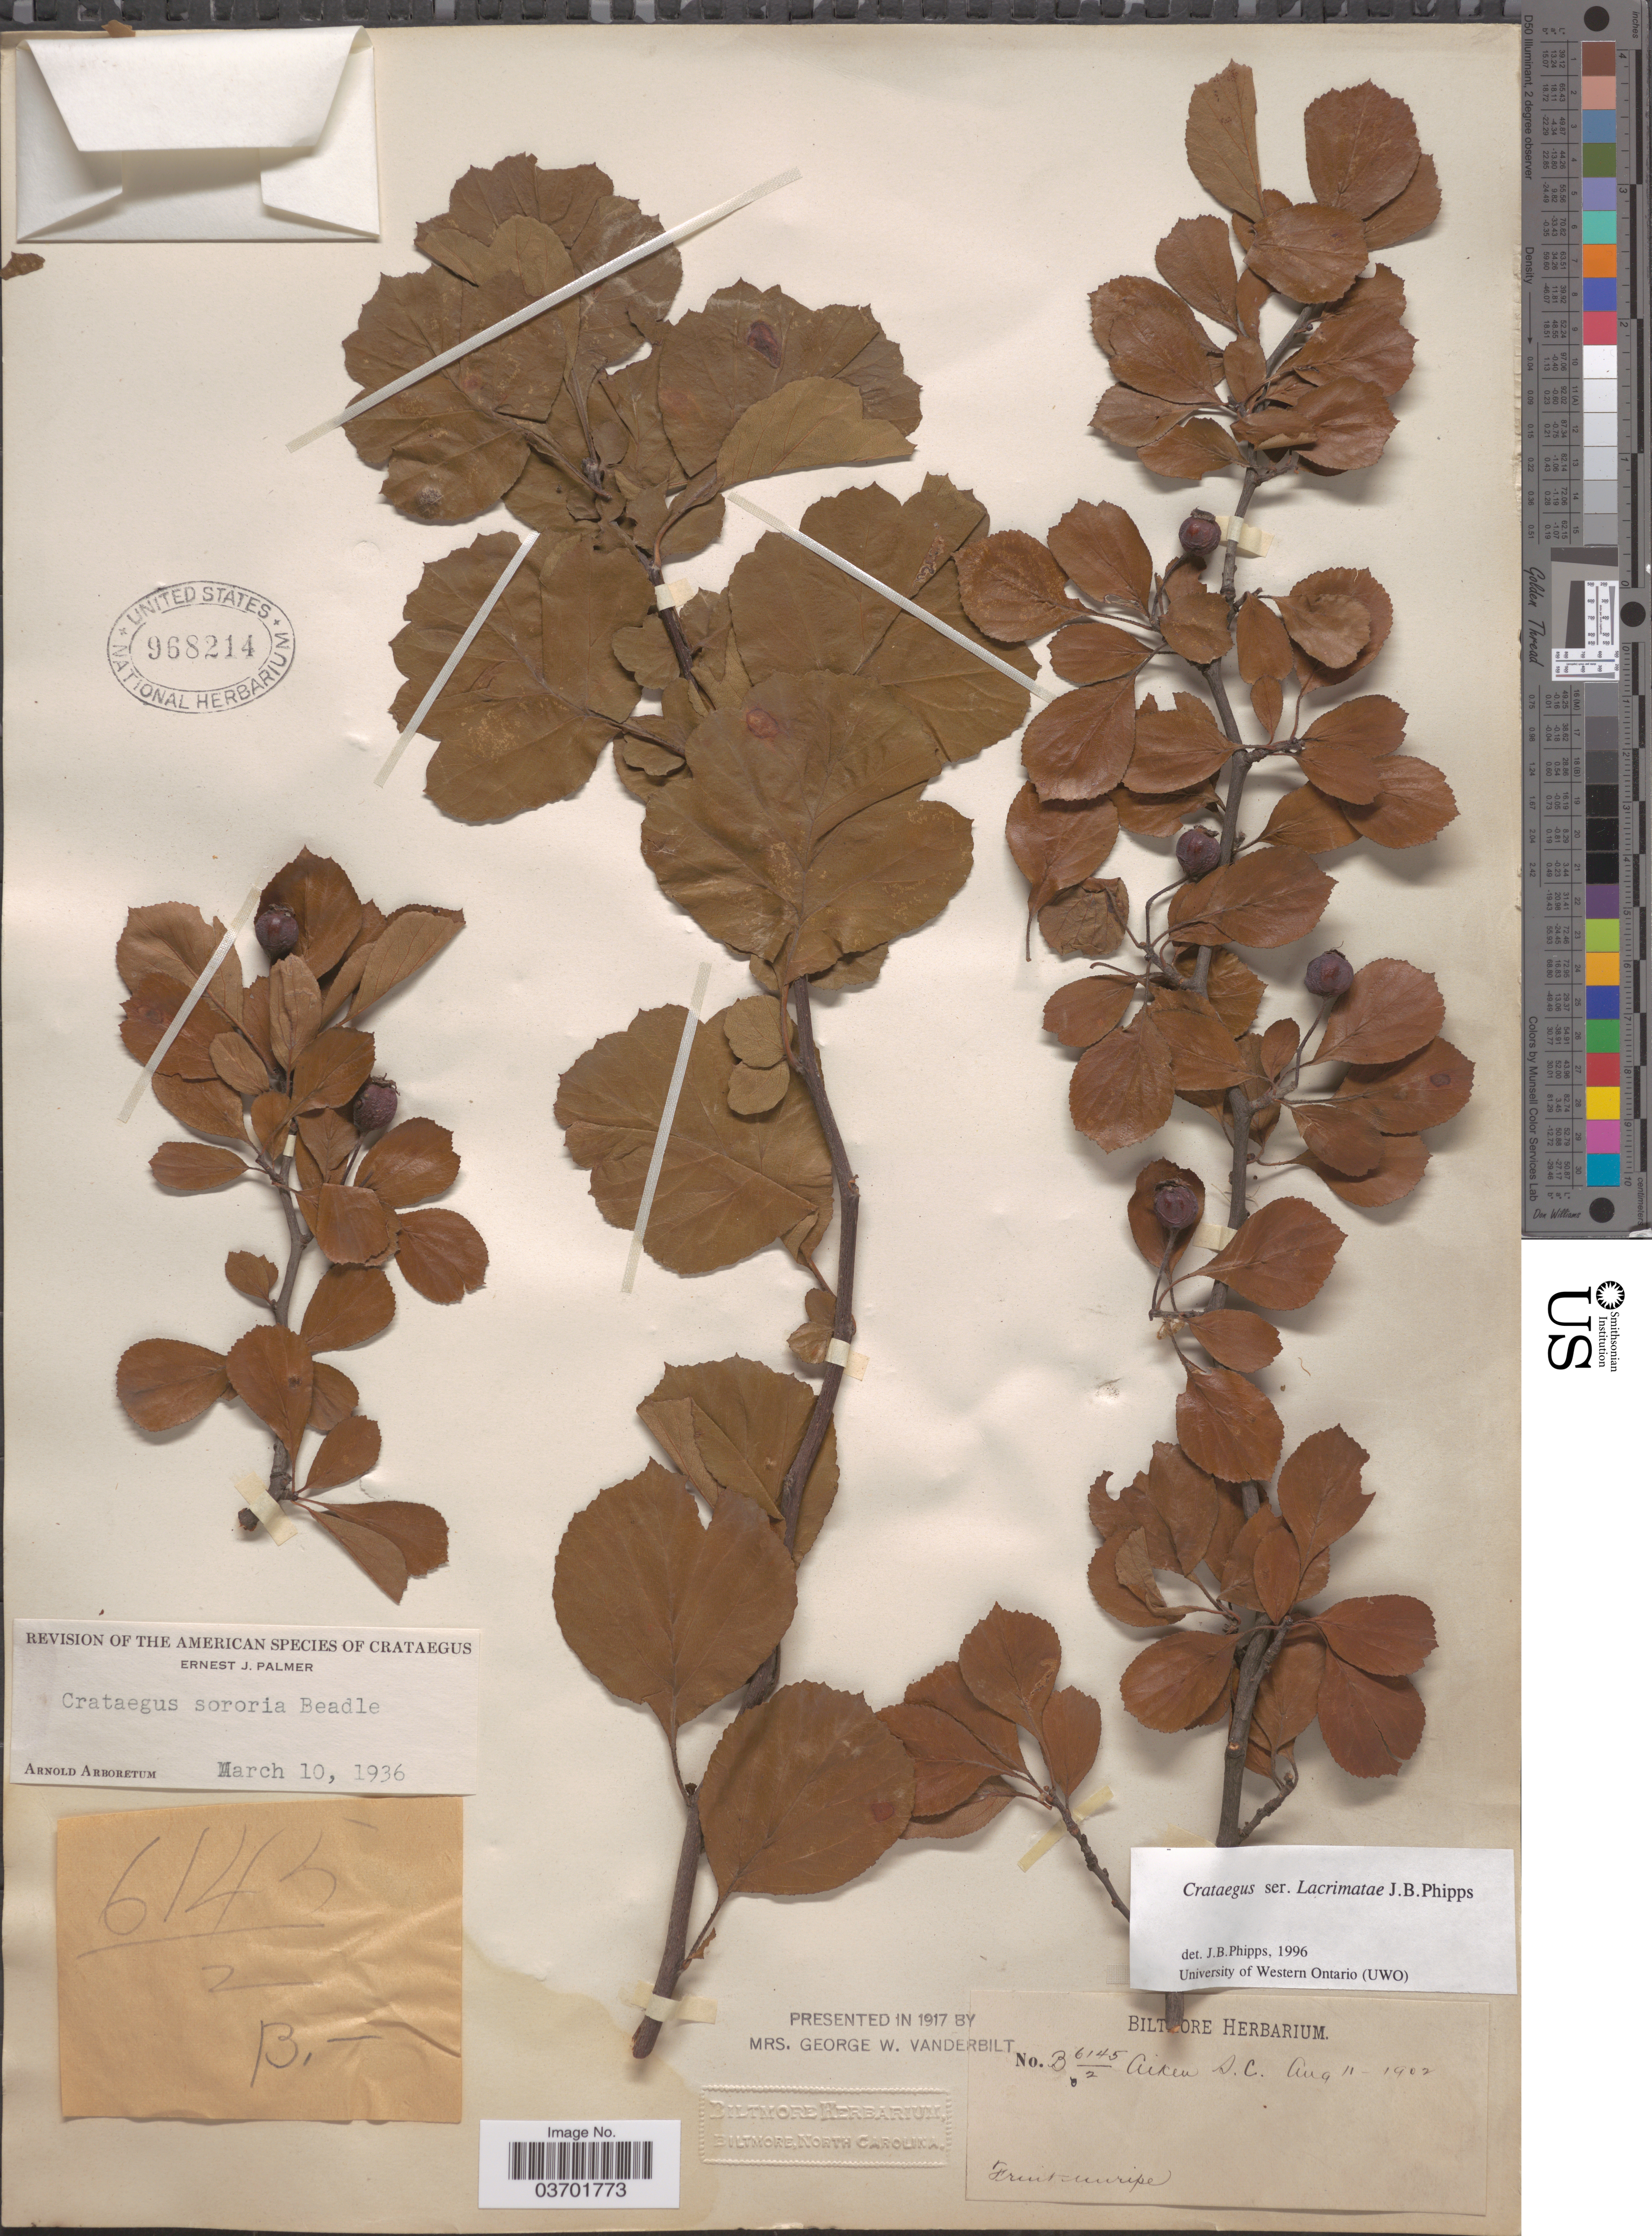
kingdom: Plantae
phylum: Tracheophyta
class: Magnoliopsida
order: Rosales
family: Rosaceae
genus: Crataegus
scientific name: Crataegus sororia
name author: Beadle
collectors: ex herb. Biltmore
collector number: B6145/2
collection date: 1902-08-11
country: United States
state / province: South Carolina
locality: Aiken.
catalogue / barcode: US 968214